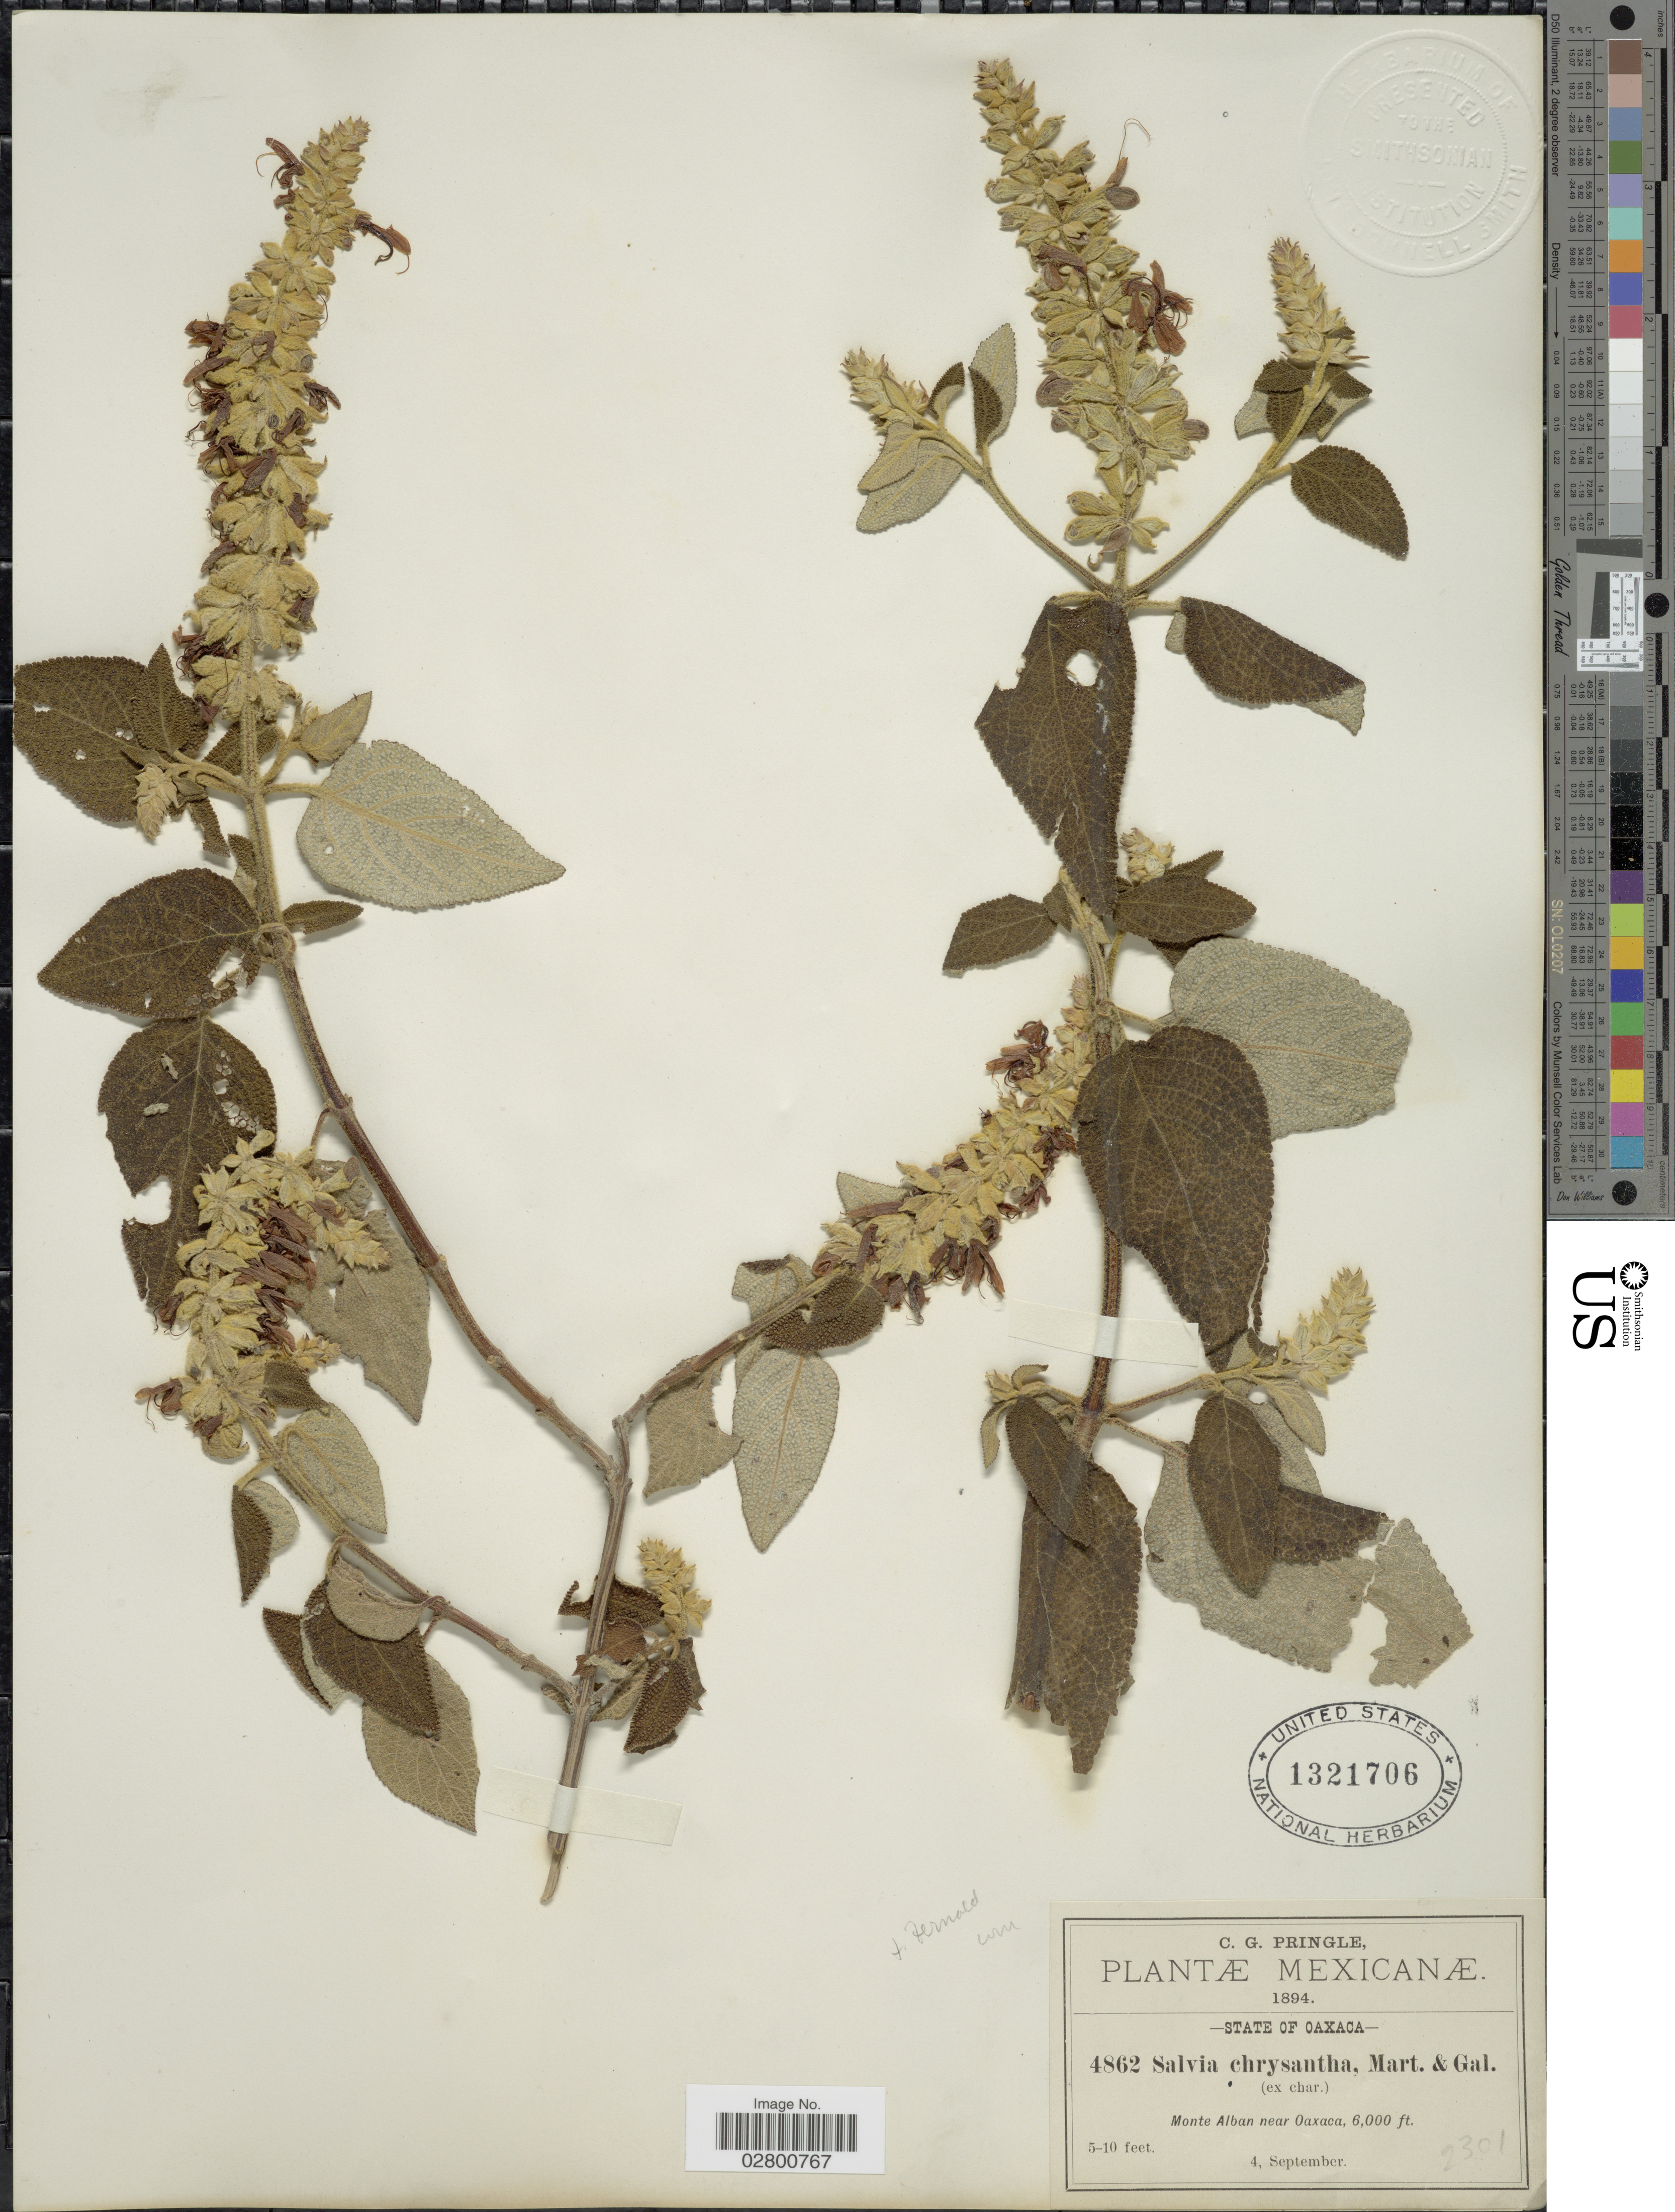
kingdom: Plantae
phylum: Tracheophyta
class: Magnoliopsida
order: Lamiales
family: Lamiaceae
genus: Salvia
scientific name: Salvia chrysantha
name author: M. Martens & Galeotti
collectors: C. G. Pringle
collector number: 4862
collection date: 1894-09-04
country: Mexico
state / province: Oaxaca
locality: Monte Alban near Oaxaca.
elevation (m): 1829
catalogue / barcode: US 1321706